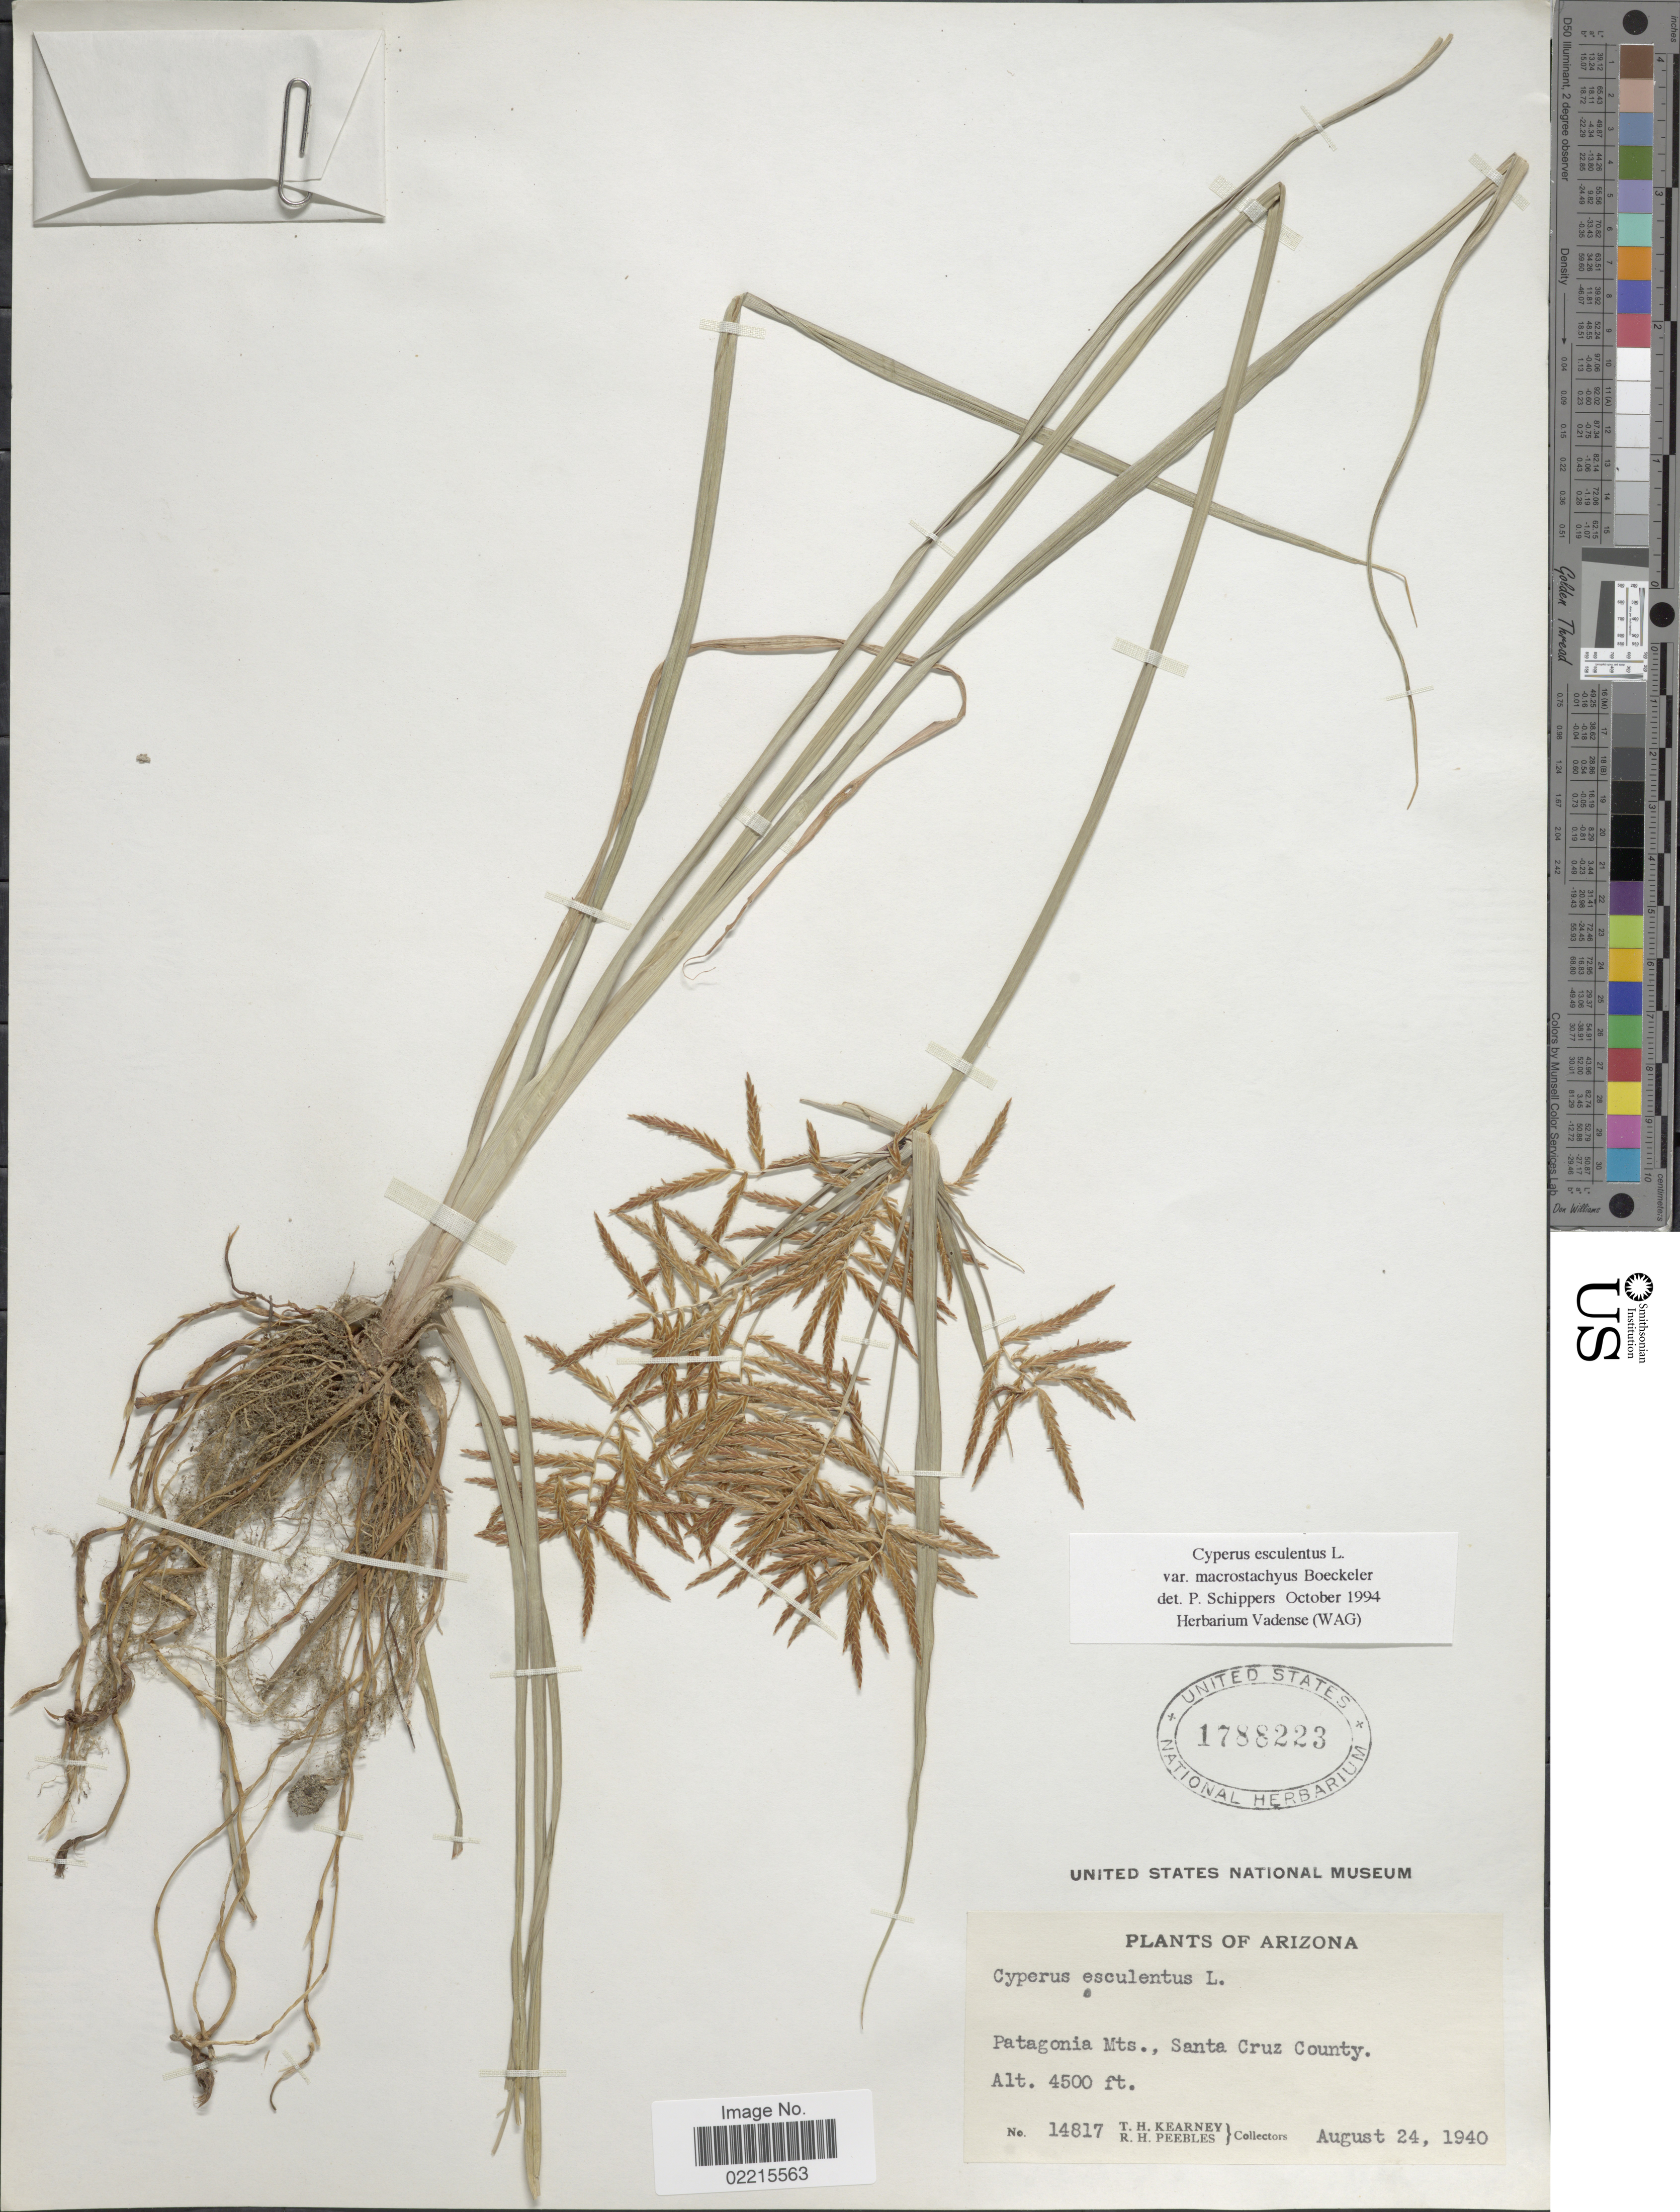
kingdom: Plantae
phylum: Tracheophyta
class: Liliopsida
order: Poales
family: Cyperaceae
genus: Cyperus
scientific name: Cyperus esculentus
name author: L.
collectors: T. H. Kearney & R. H. Peebles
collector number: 14817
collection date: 1940-08-24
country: United States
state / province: Arizona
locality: Patagonia Mts., Santa Cruz County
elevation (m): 1372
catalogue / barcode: US 1788223